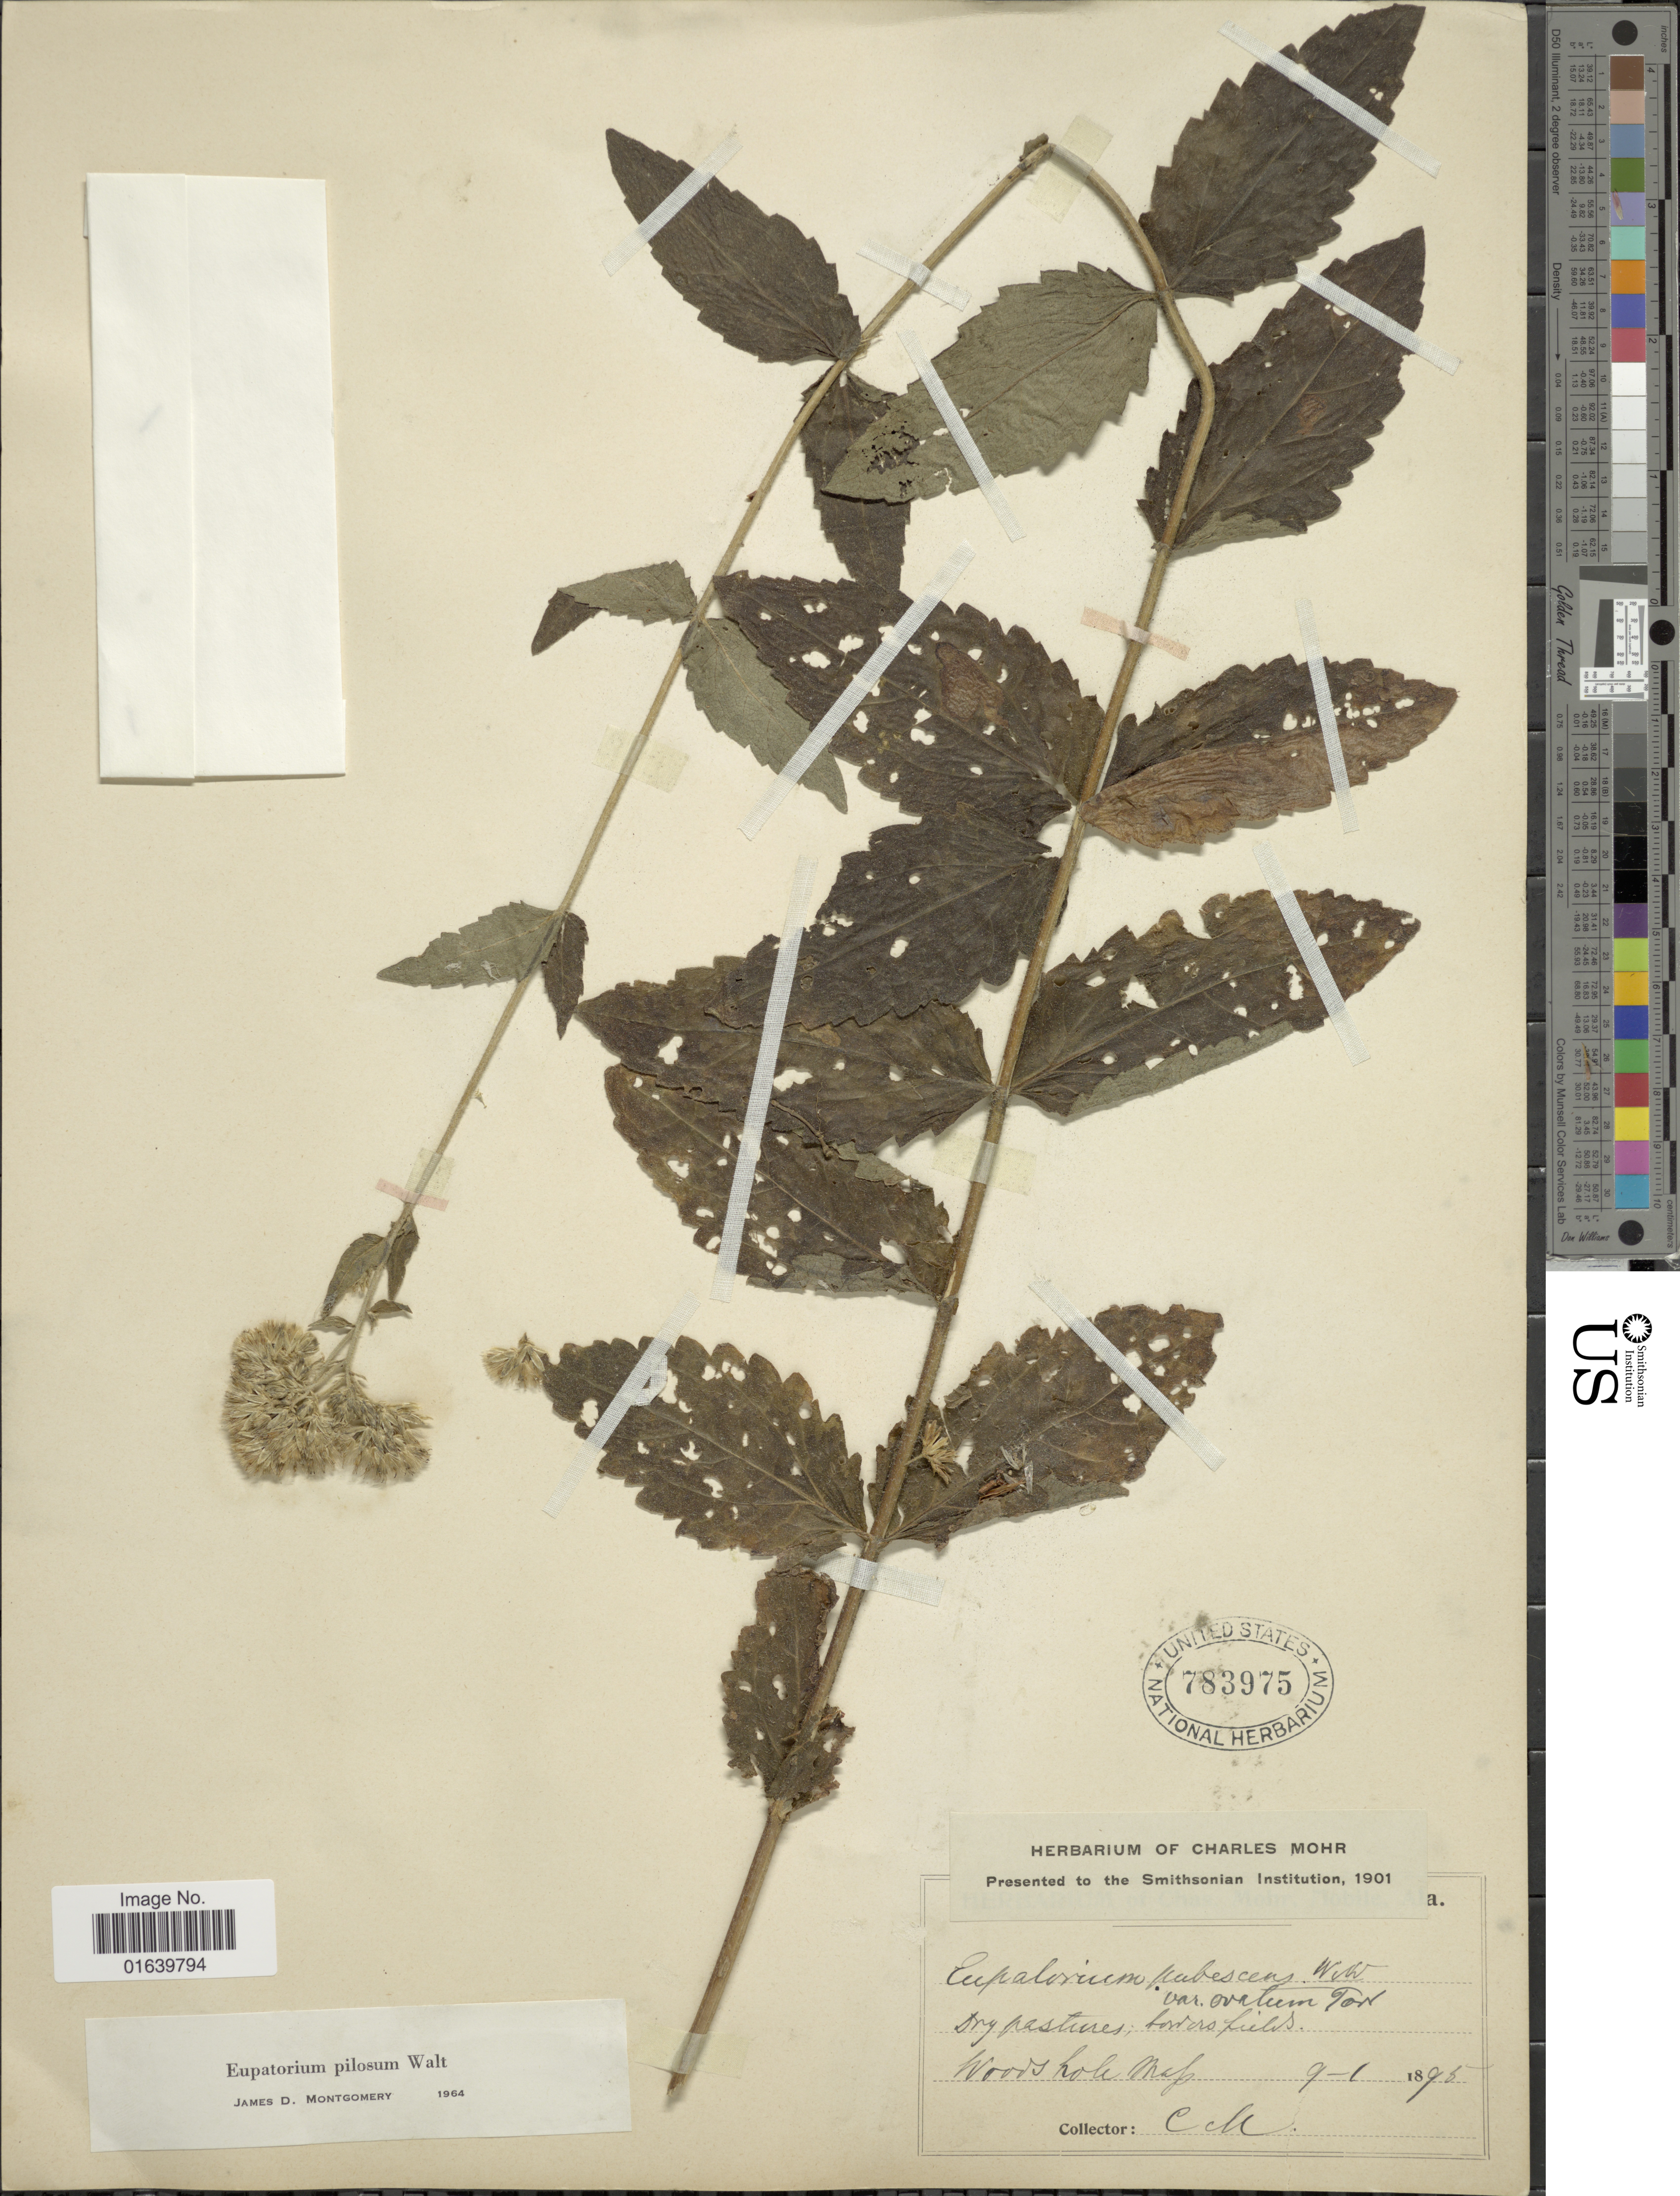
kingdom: Plantae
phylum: Tracheophyta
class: Magnoliopsida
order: Asterales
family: Asteraceae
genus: Eupatorium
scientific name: Eupatorium pilosum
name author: Walter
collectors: C. T. Mohr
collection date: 1895-09-01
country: United States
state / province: Massachusetts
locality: Woods hole Map.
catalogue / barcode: US 783975